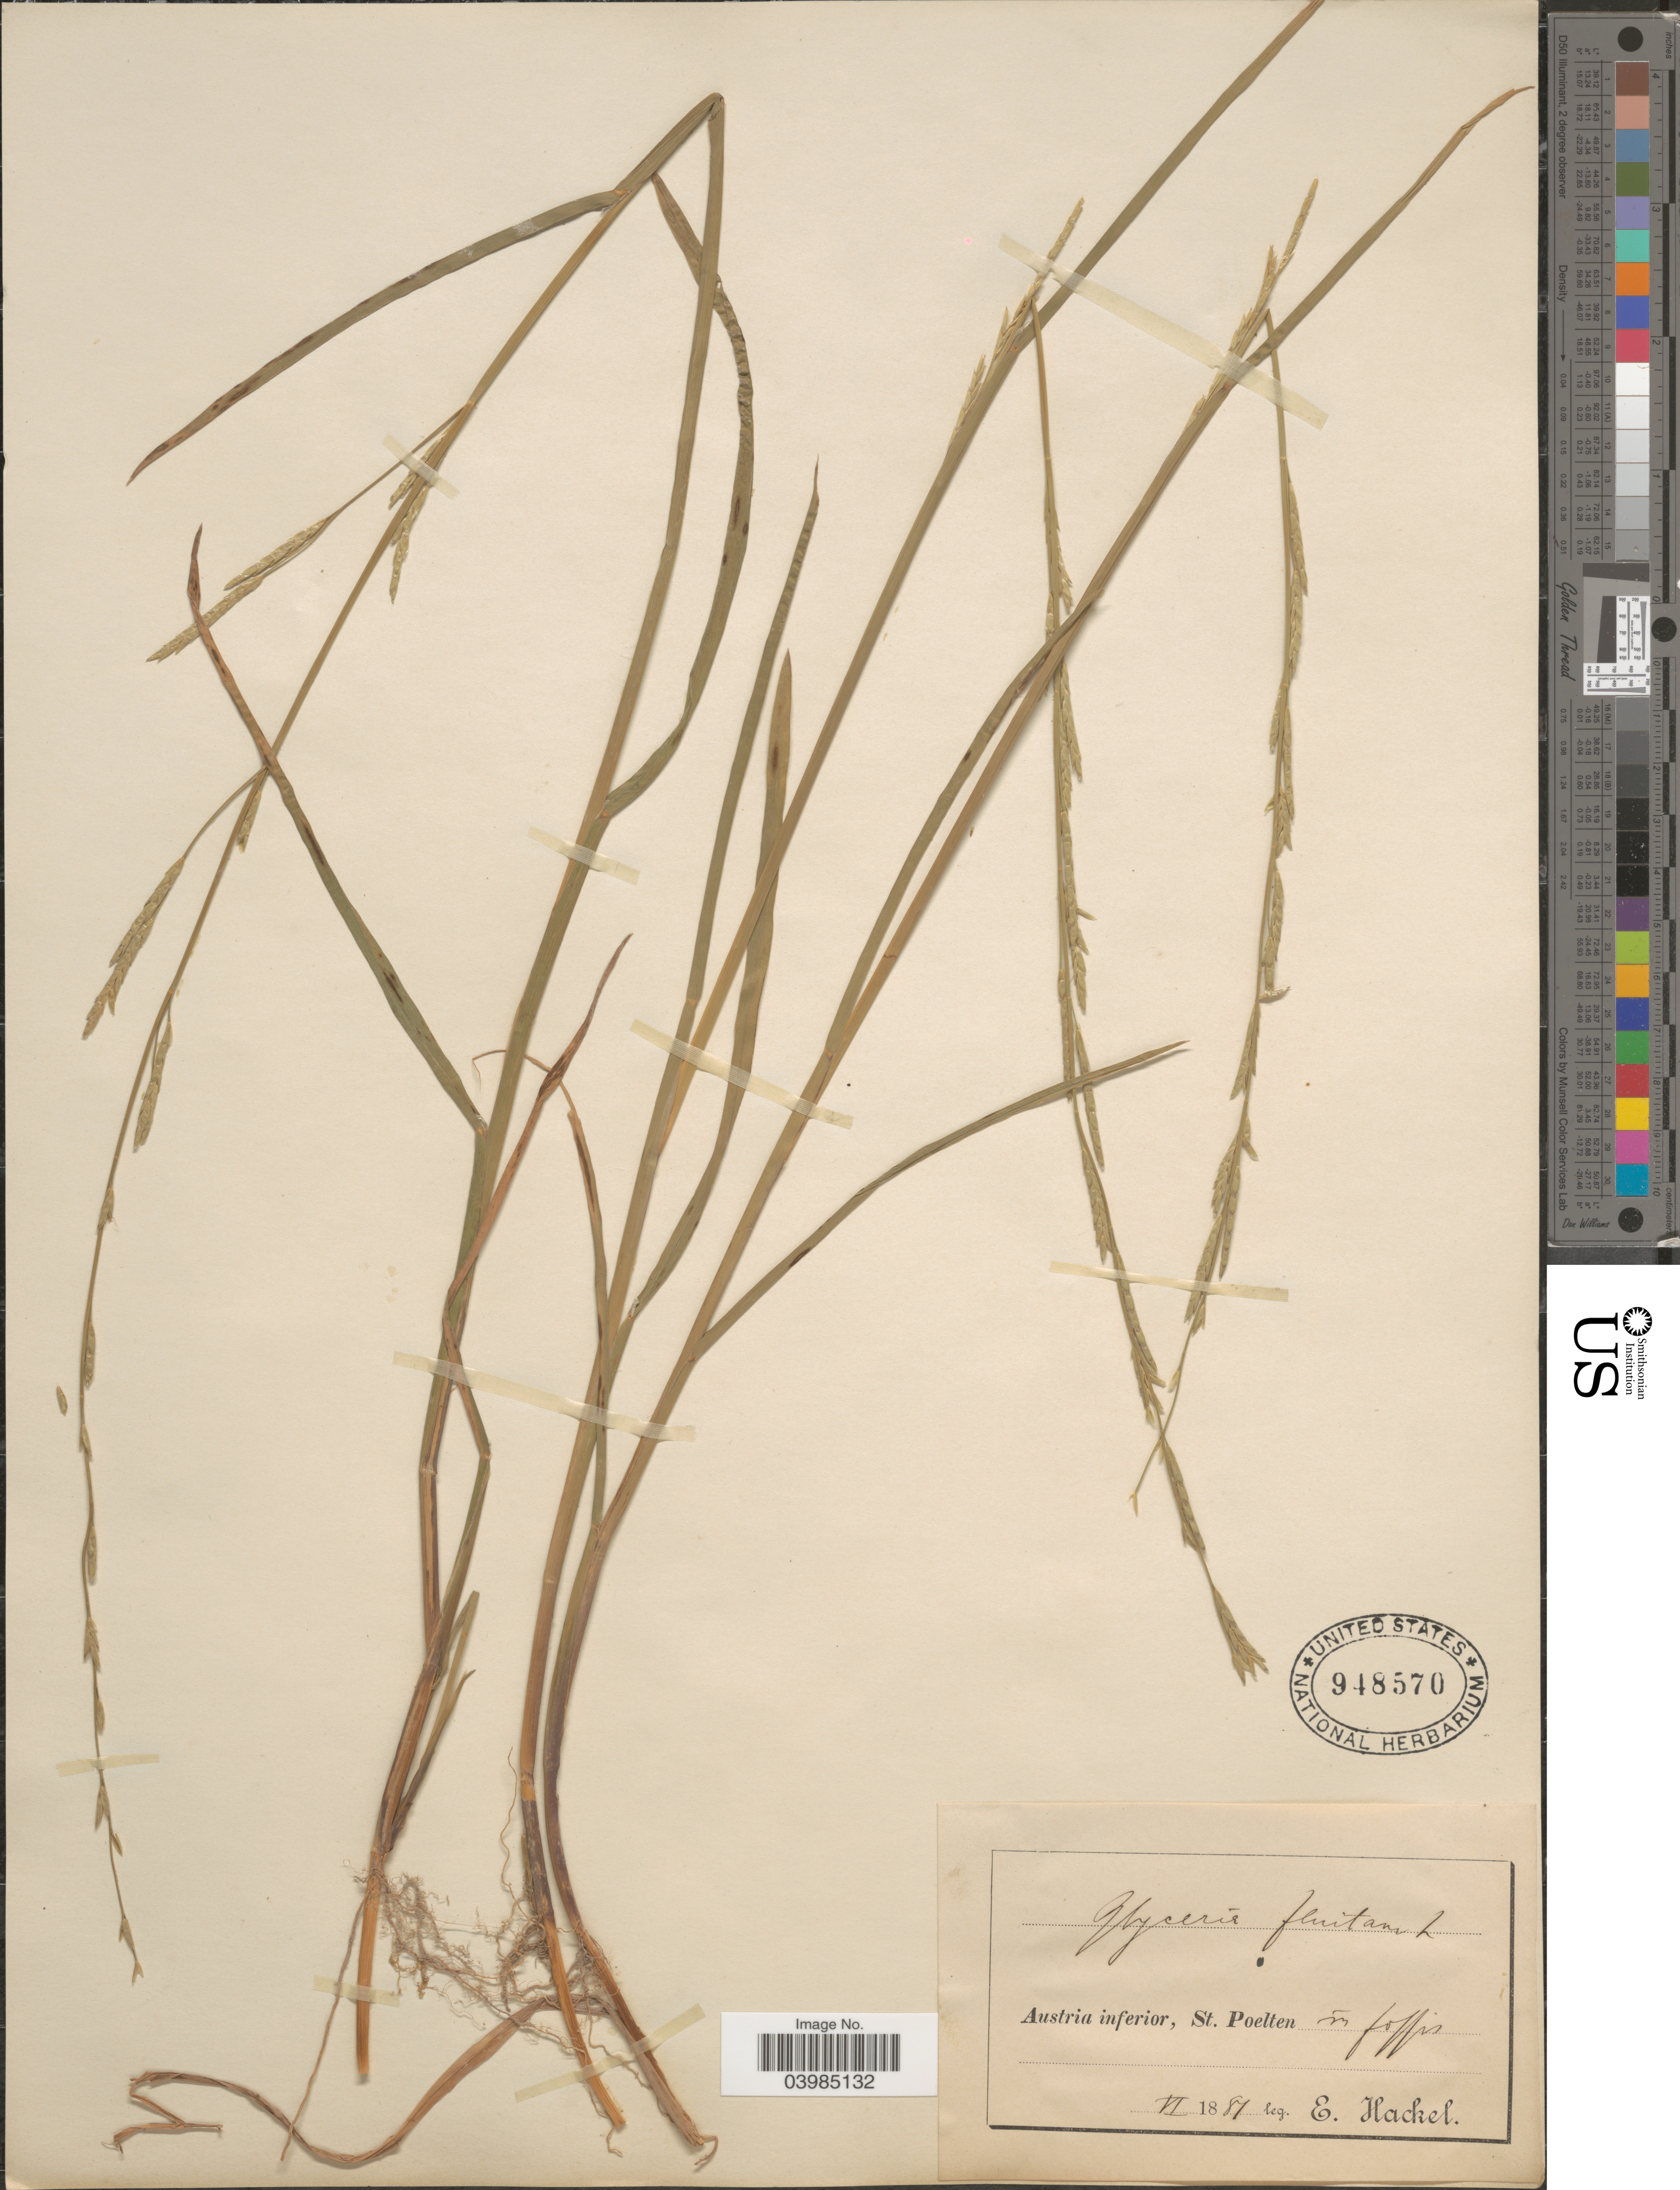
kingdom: Plantae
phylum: Tracheophyta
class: Liliopsida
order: Poales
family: Poaceae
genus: Glyceria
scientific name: Glyceria fluitans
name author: (L.) R. Br.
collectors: E. Hackel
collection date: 1881-06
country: Austria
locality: Austria inferior, St. Poelten im fossis.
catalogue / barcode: US 948570